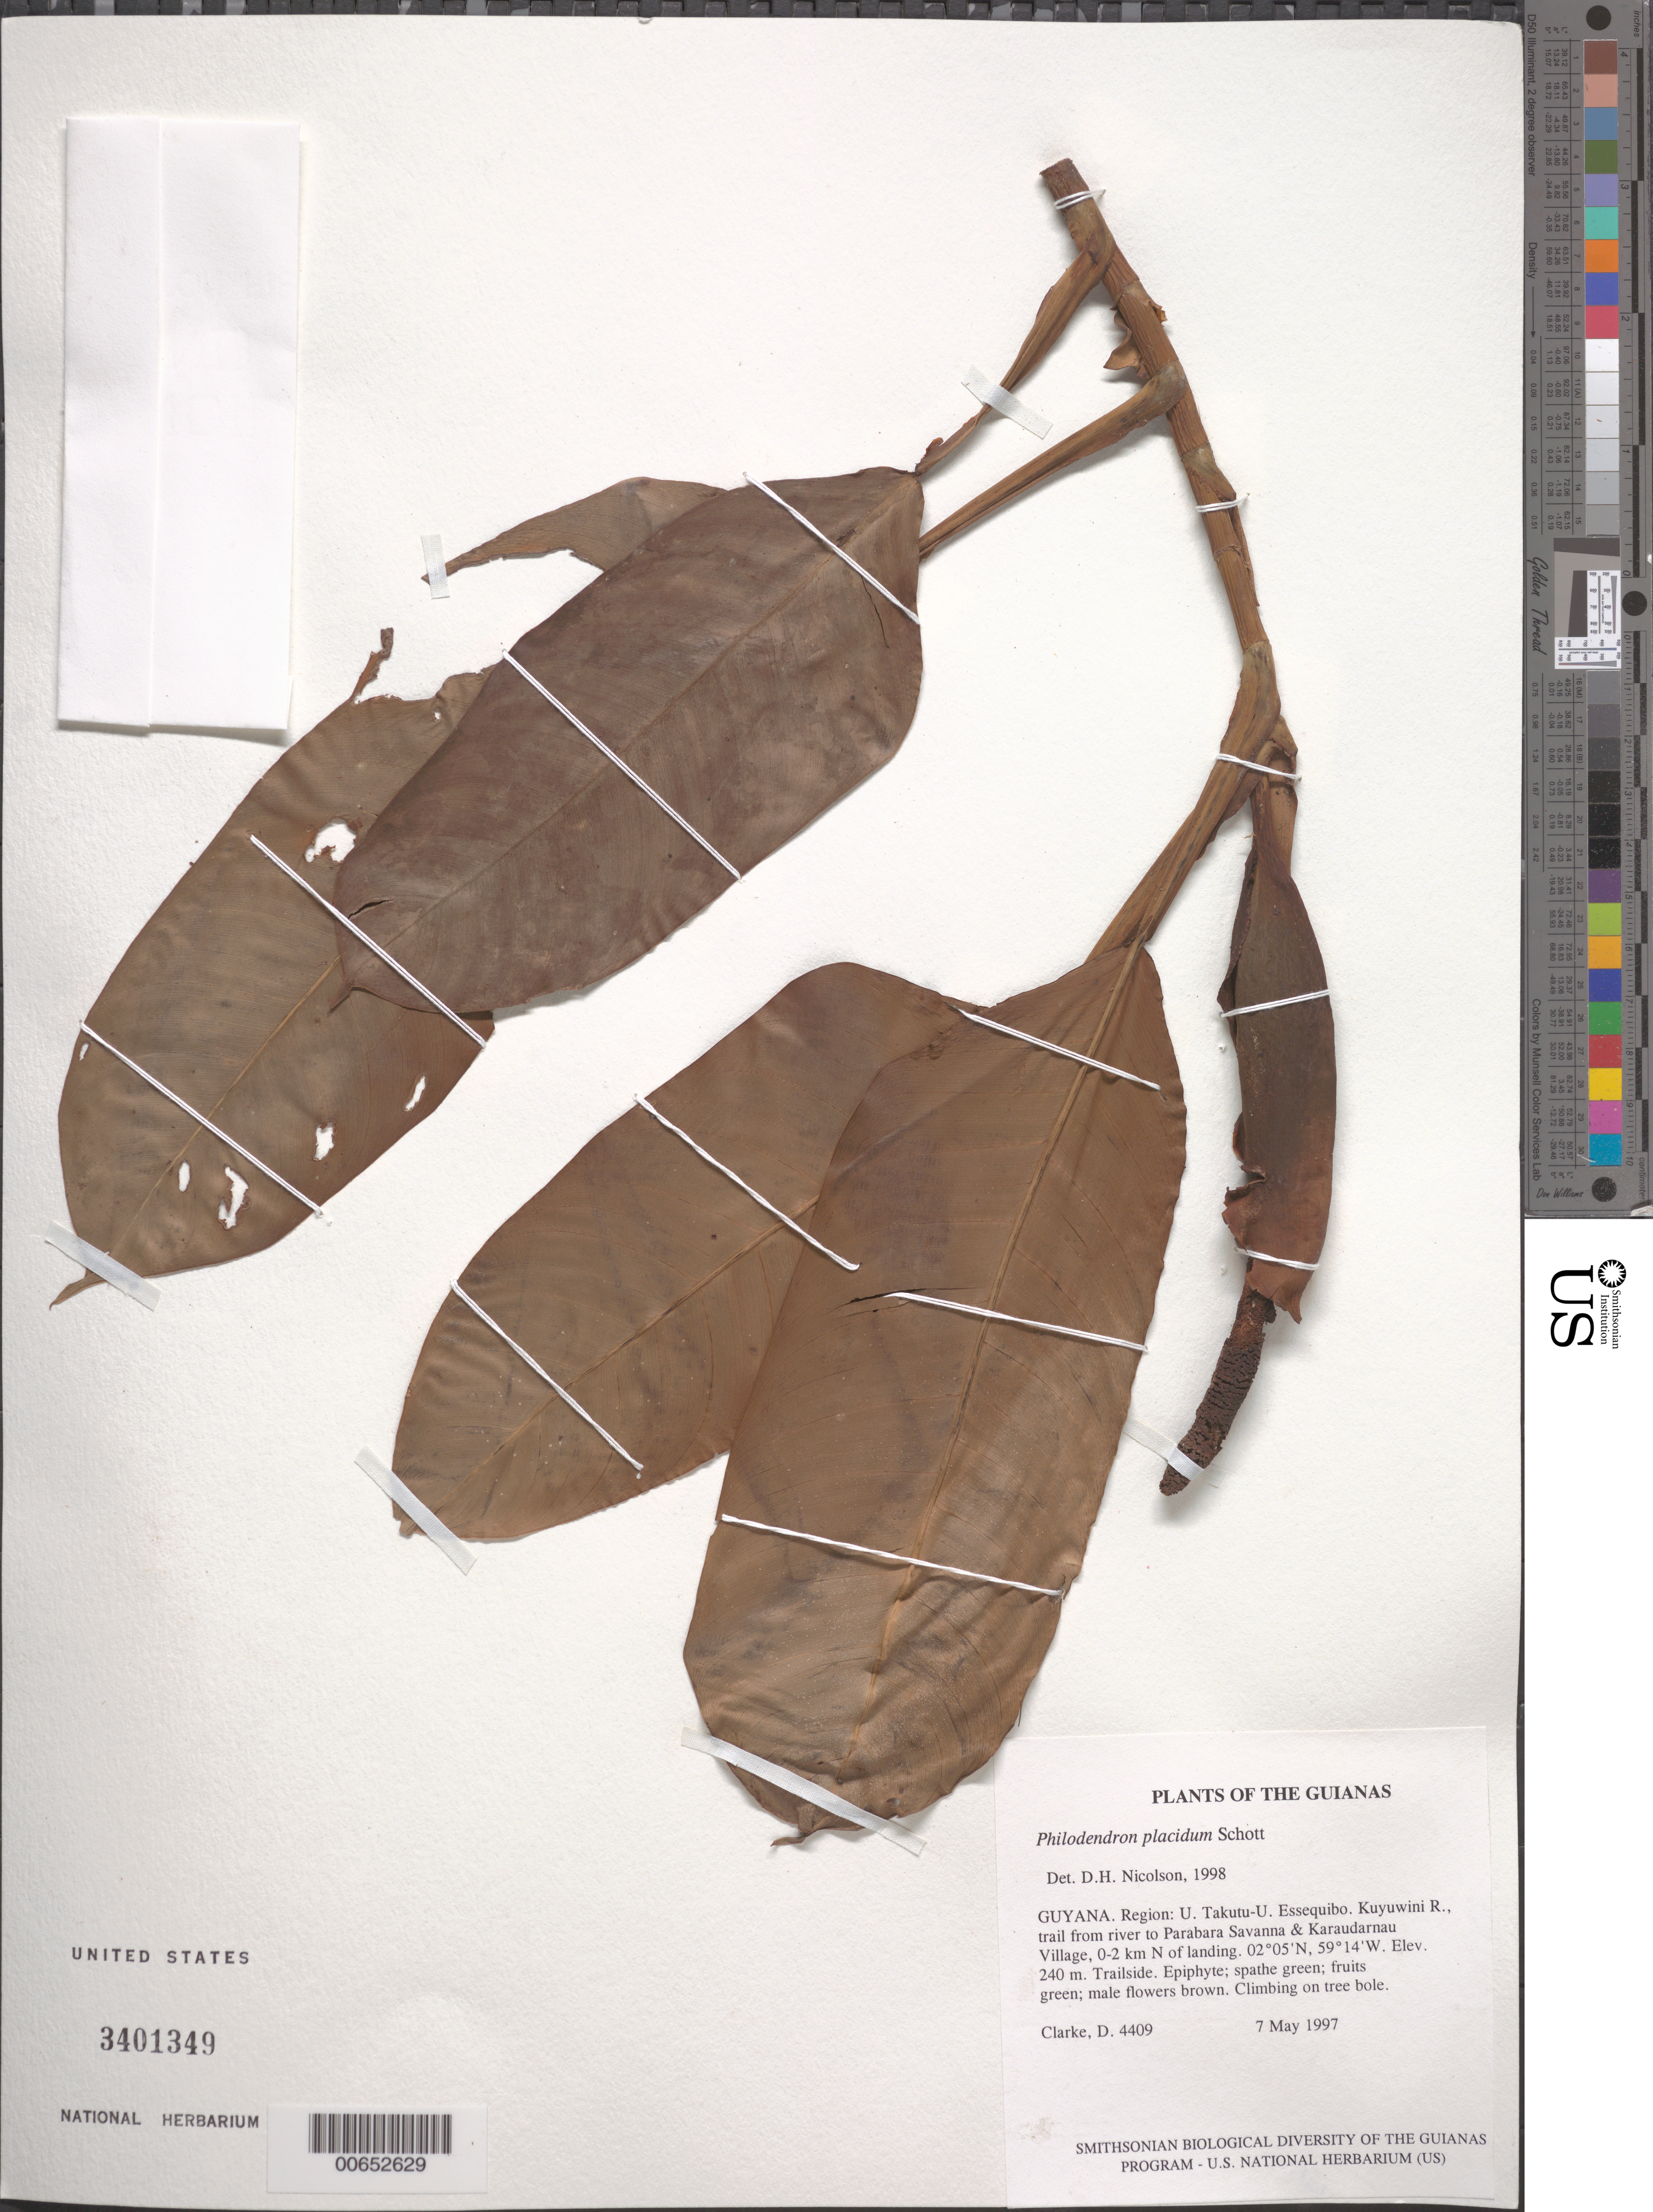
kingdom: Plantae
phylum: Tracheophyta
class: Liliopsida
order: Alismatales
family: Araceae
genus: Philodendron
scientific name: Philodendron placidum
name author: Schott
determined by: Nicolson, Dan H.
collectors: H. D. Clarke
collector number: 4409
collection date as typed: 7 May 1997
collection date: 1997-05-07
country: Guyana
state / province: U. Takutu-U. Essequibo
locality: Kuyuwini R., trail from river to Parabara Savanna & Karaudarnau Village, 0-2 km N of landing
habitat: Trailside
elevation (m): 240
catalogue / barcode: US 3401349